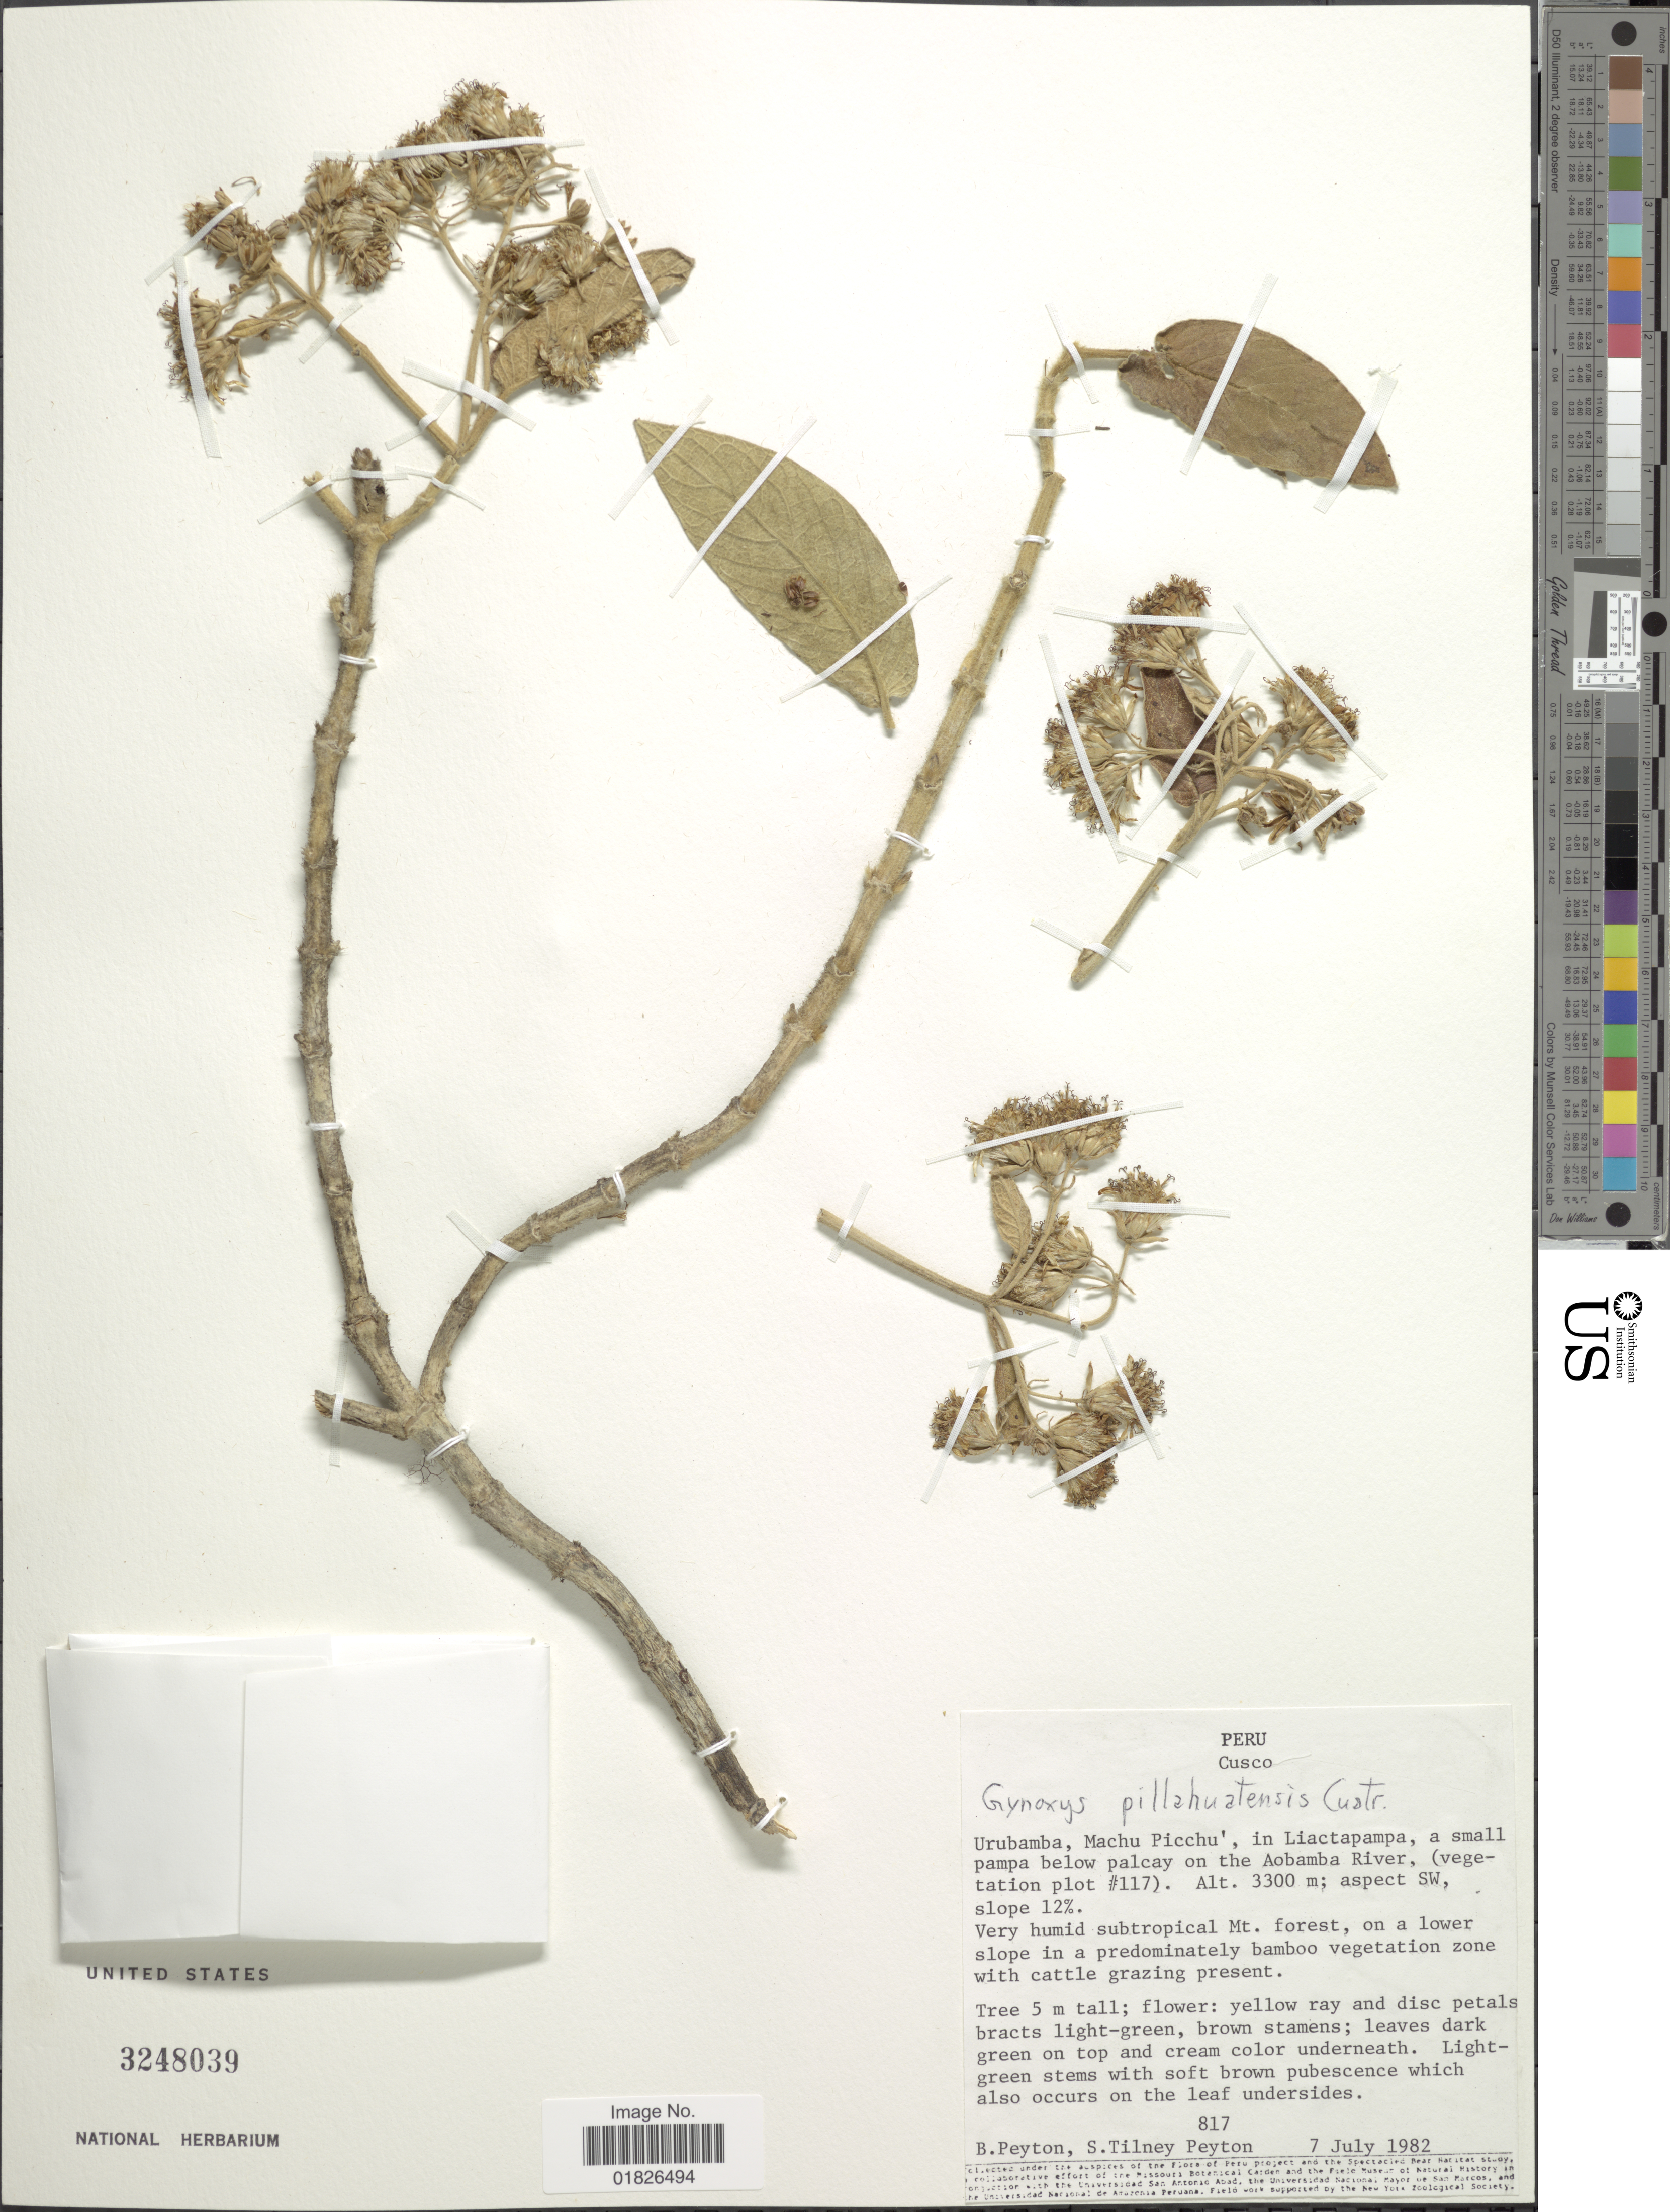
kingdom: Plantae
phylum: Tracheophyta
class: Magnoliopsida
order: Asterales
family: Asteraceae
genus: Gynoxys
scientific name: Gynoxys pillahuatensis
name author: Cuatrec.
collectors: B. Peyton & S. Peyton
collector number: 817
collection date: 1982-07-07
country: Peru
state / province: Cusco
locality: Urubamba, Machu Picchu', in Liactapampa, a small pamp below palcay on the Aobamba River (vegetation plot #117)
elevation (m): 3300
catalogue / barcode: US 3248039